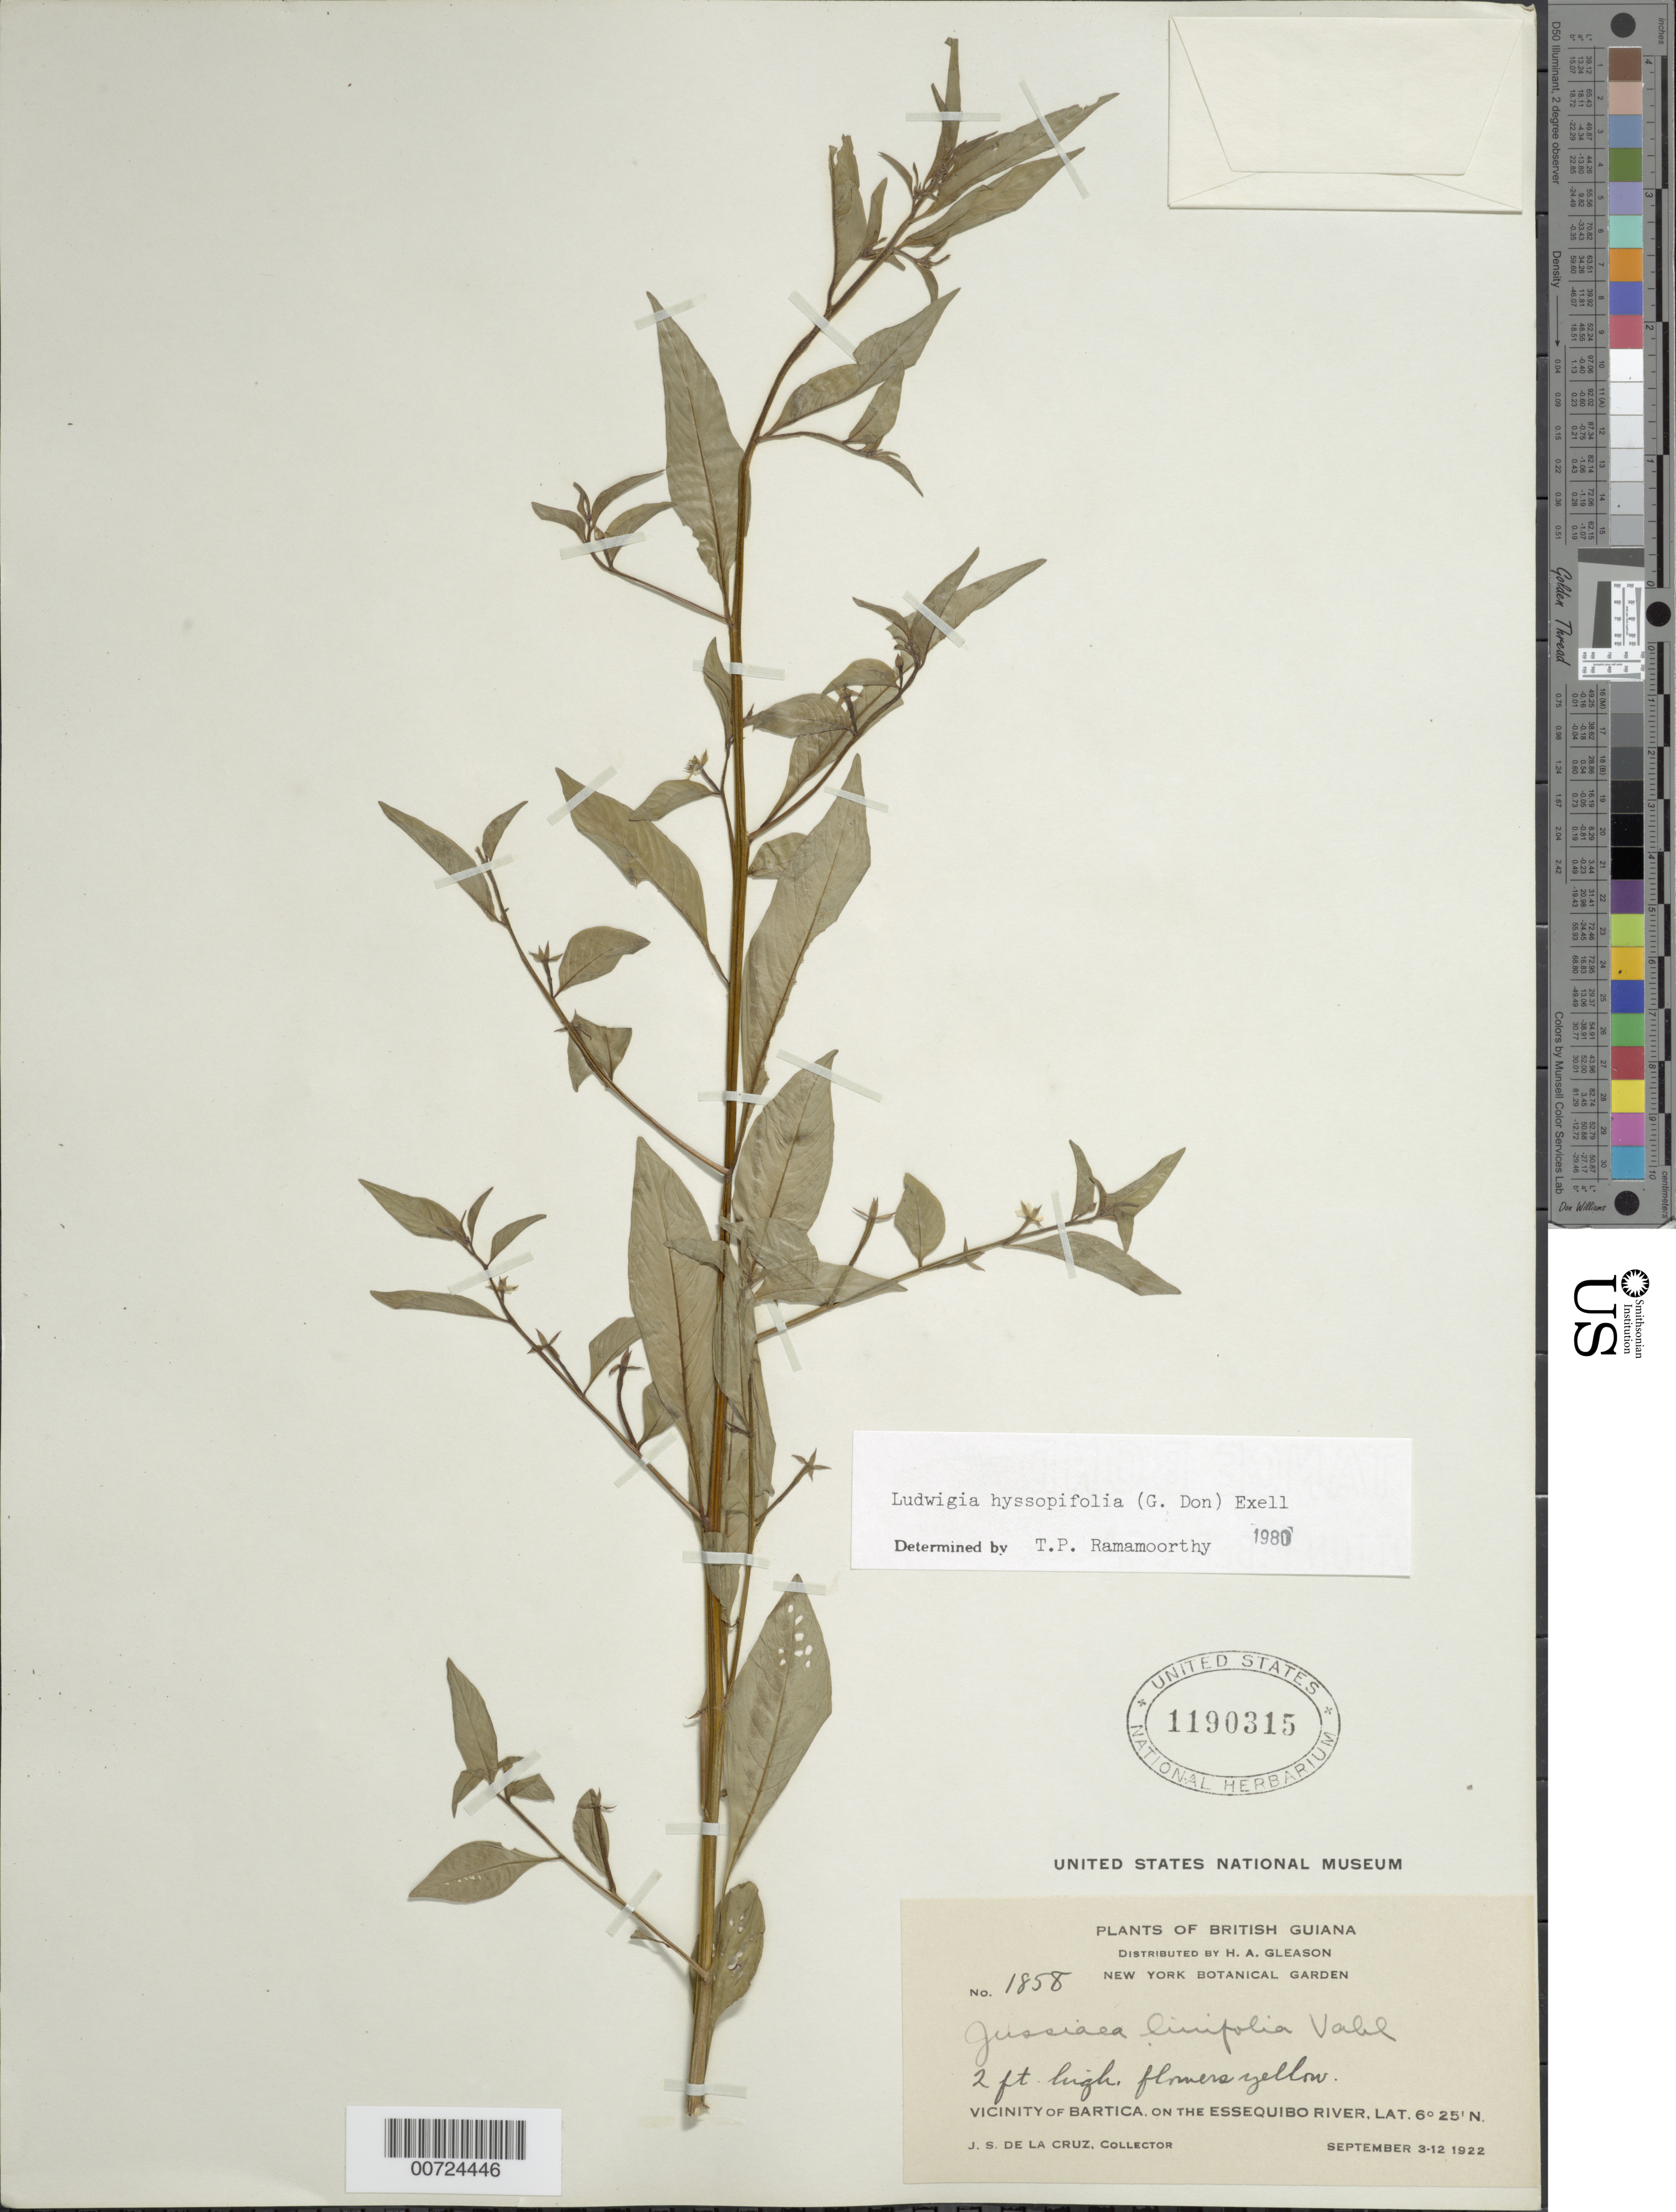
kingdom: Plantae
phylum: Tracheophyta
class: Magnoliopsida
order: Myrtales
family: Onagraceae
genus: Ludwigia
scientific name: Ludwigia hyssopifolia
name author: (G. Don) Exell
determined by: Ramamoorthy, T. P.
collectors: J. S. de la Cruz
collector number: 1858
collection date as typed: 3-Sep-22 to 12-Sep-22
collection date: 1922-09-03/1922-09-12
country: Guyana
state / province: Cuyuni-Mazaruni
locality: Bartica, vic., on the Essequibo River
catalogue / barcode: US 1190315